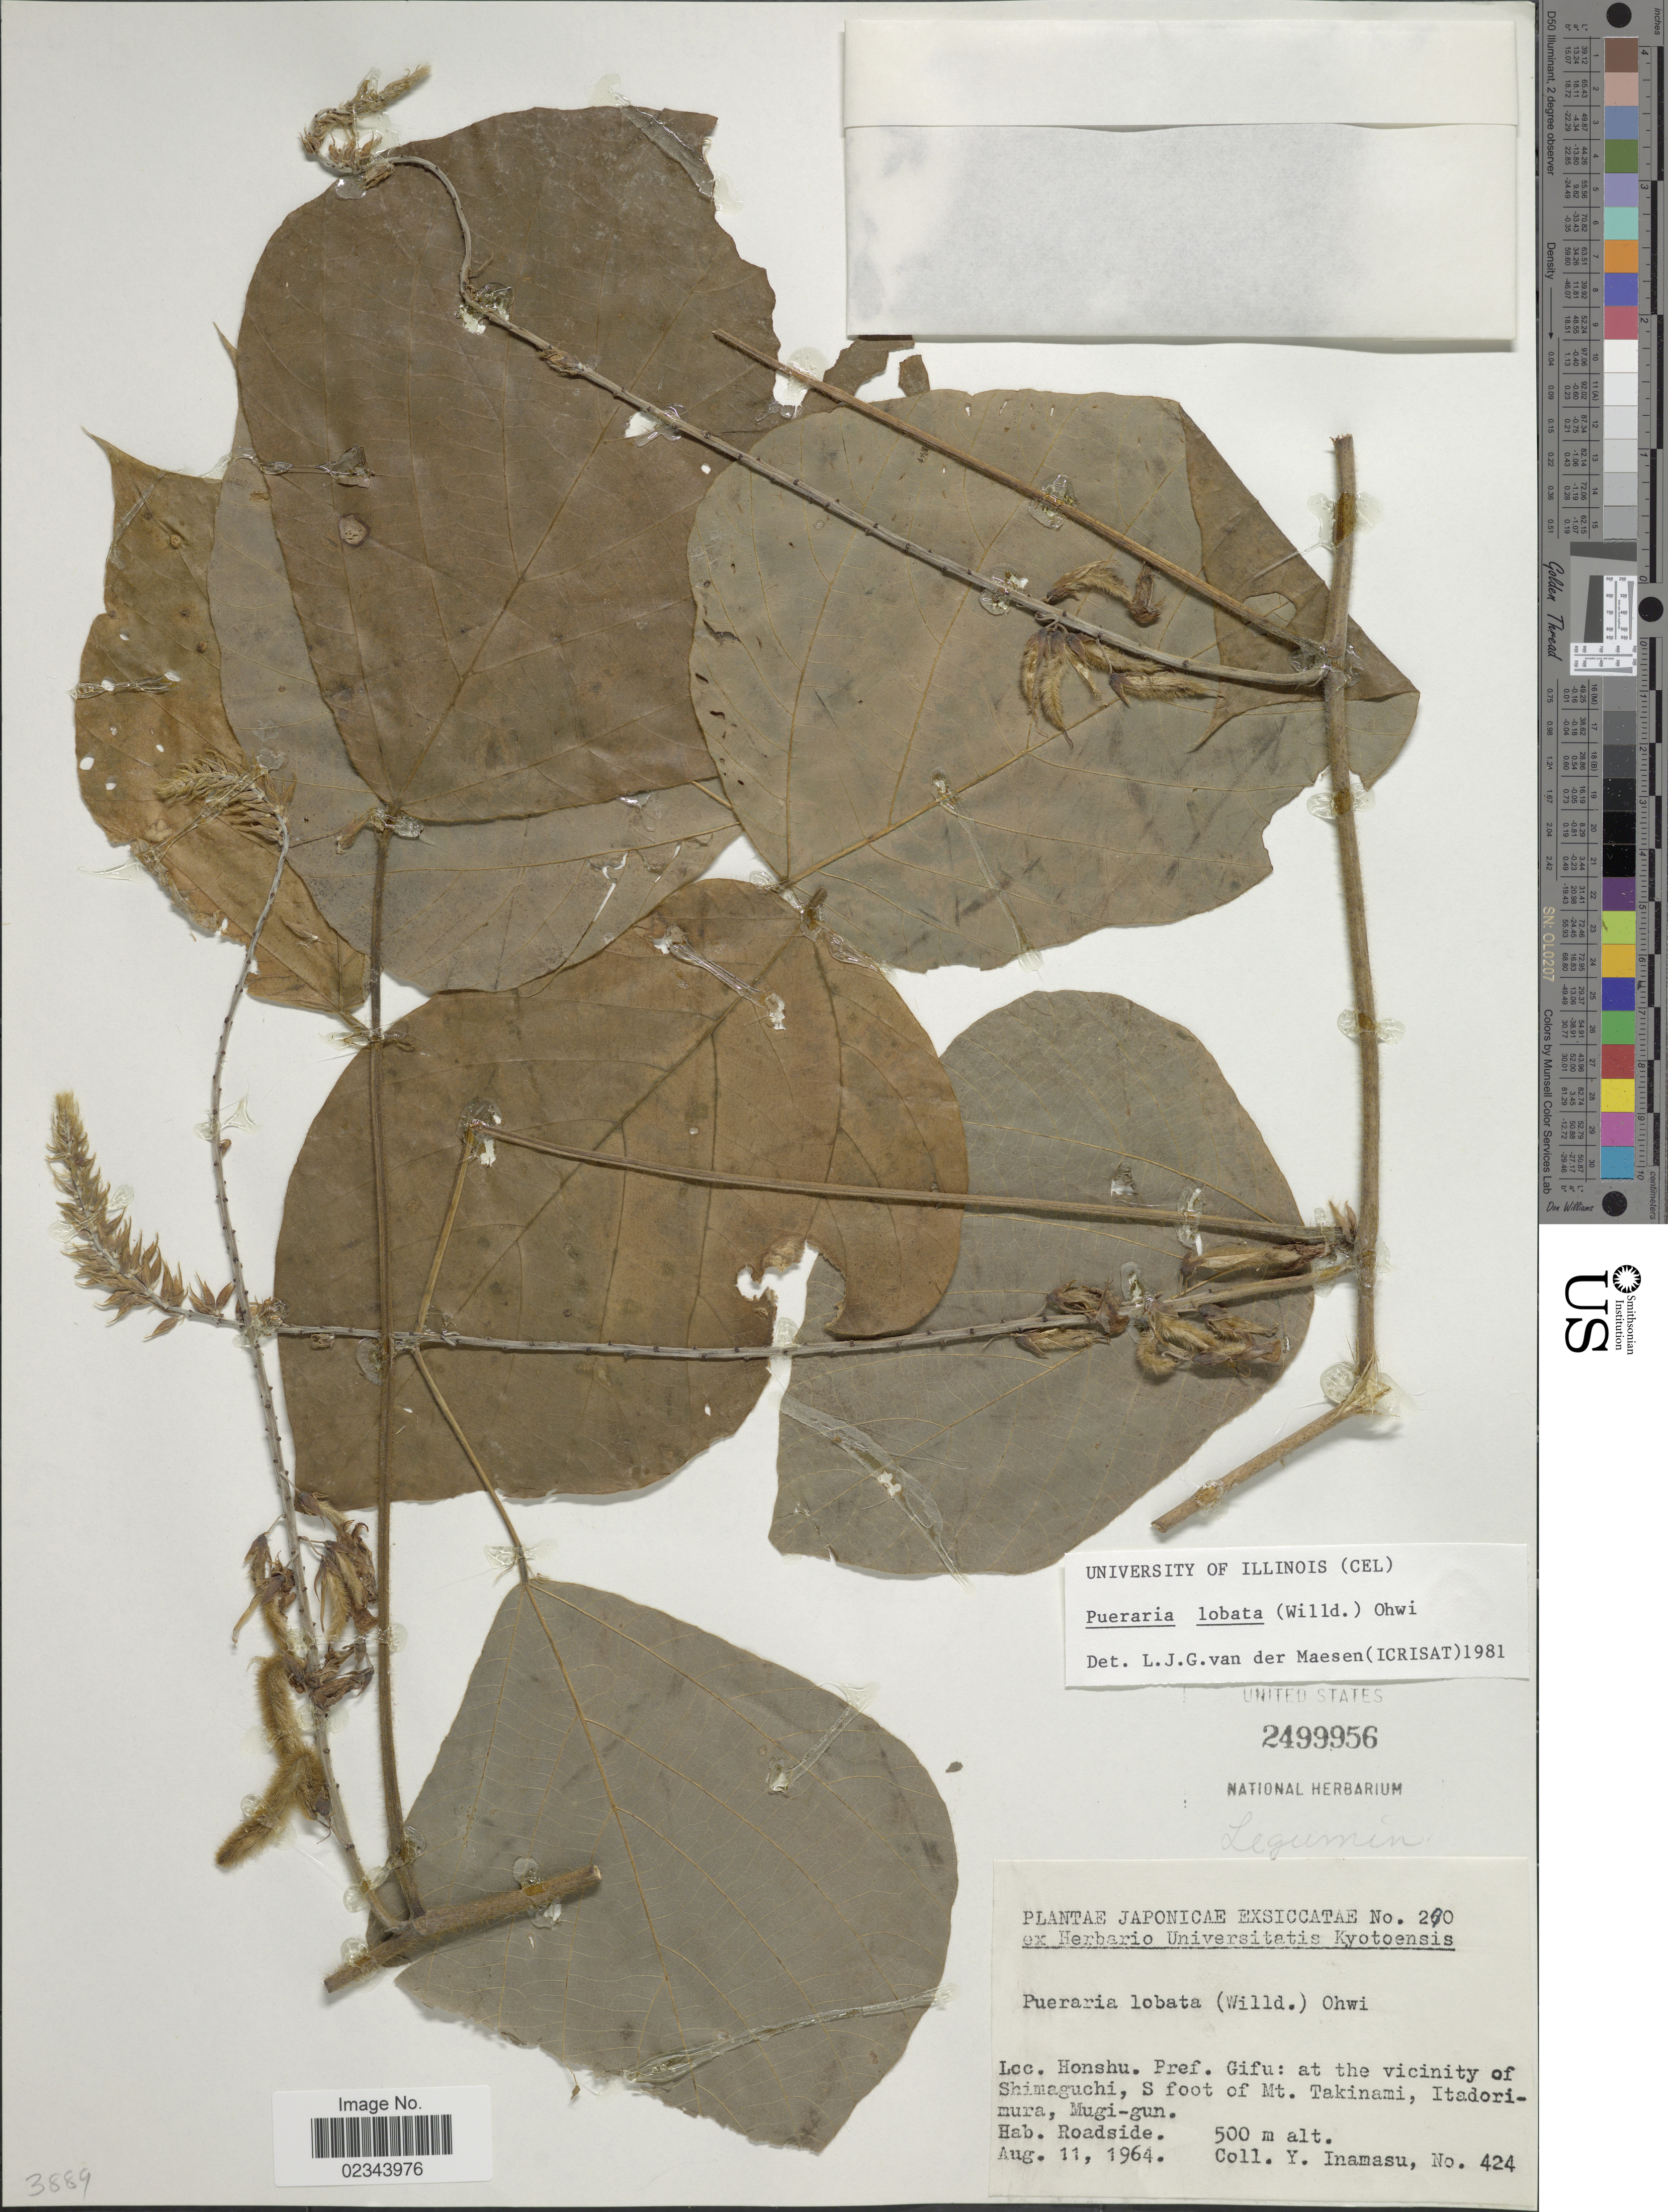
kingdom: Plantae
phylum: Tracheophyta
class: Magnoliopsida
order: Fabales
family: Fabaceae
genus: Pueraria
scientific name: Pueraria lobata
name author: (Willd.) Ohwi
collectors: Y. Inamasu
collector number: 424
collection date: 1964-08-11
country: Japan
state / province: Gihu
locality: Honshu. Pref. Gifu. at the vicinity of Shimaguchi, S foot of Mt. Takinami, Itadorimura, Mugi-gun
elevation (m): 500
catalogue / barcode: US 2499956